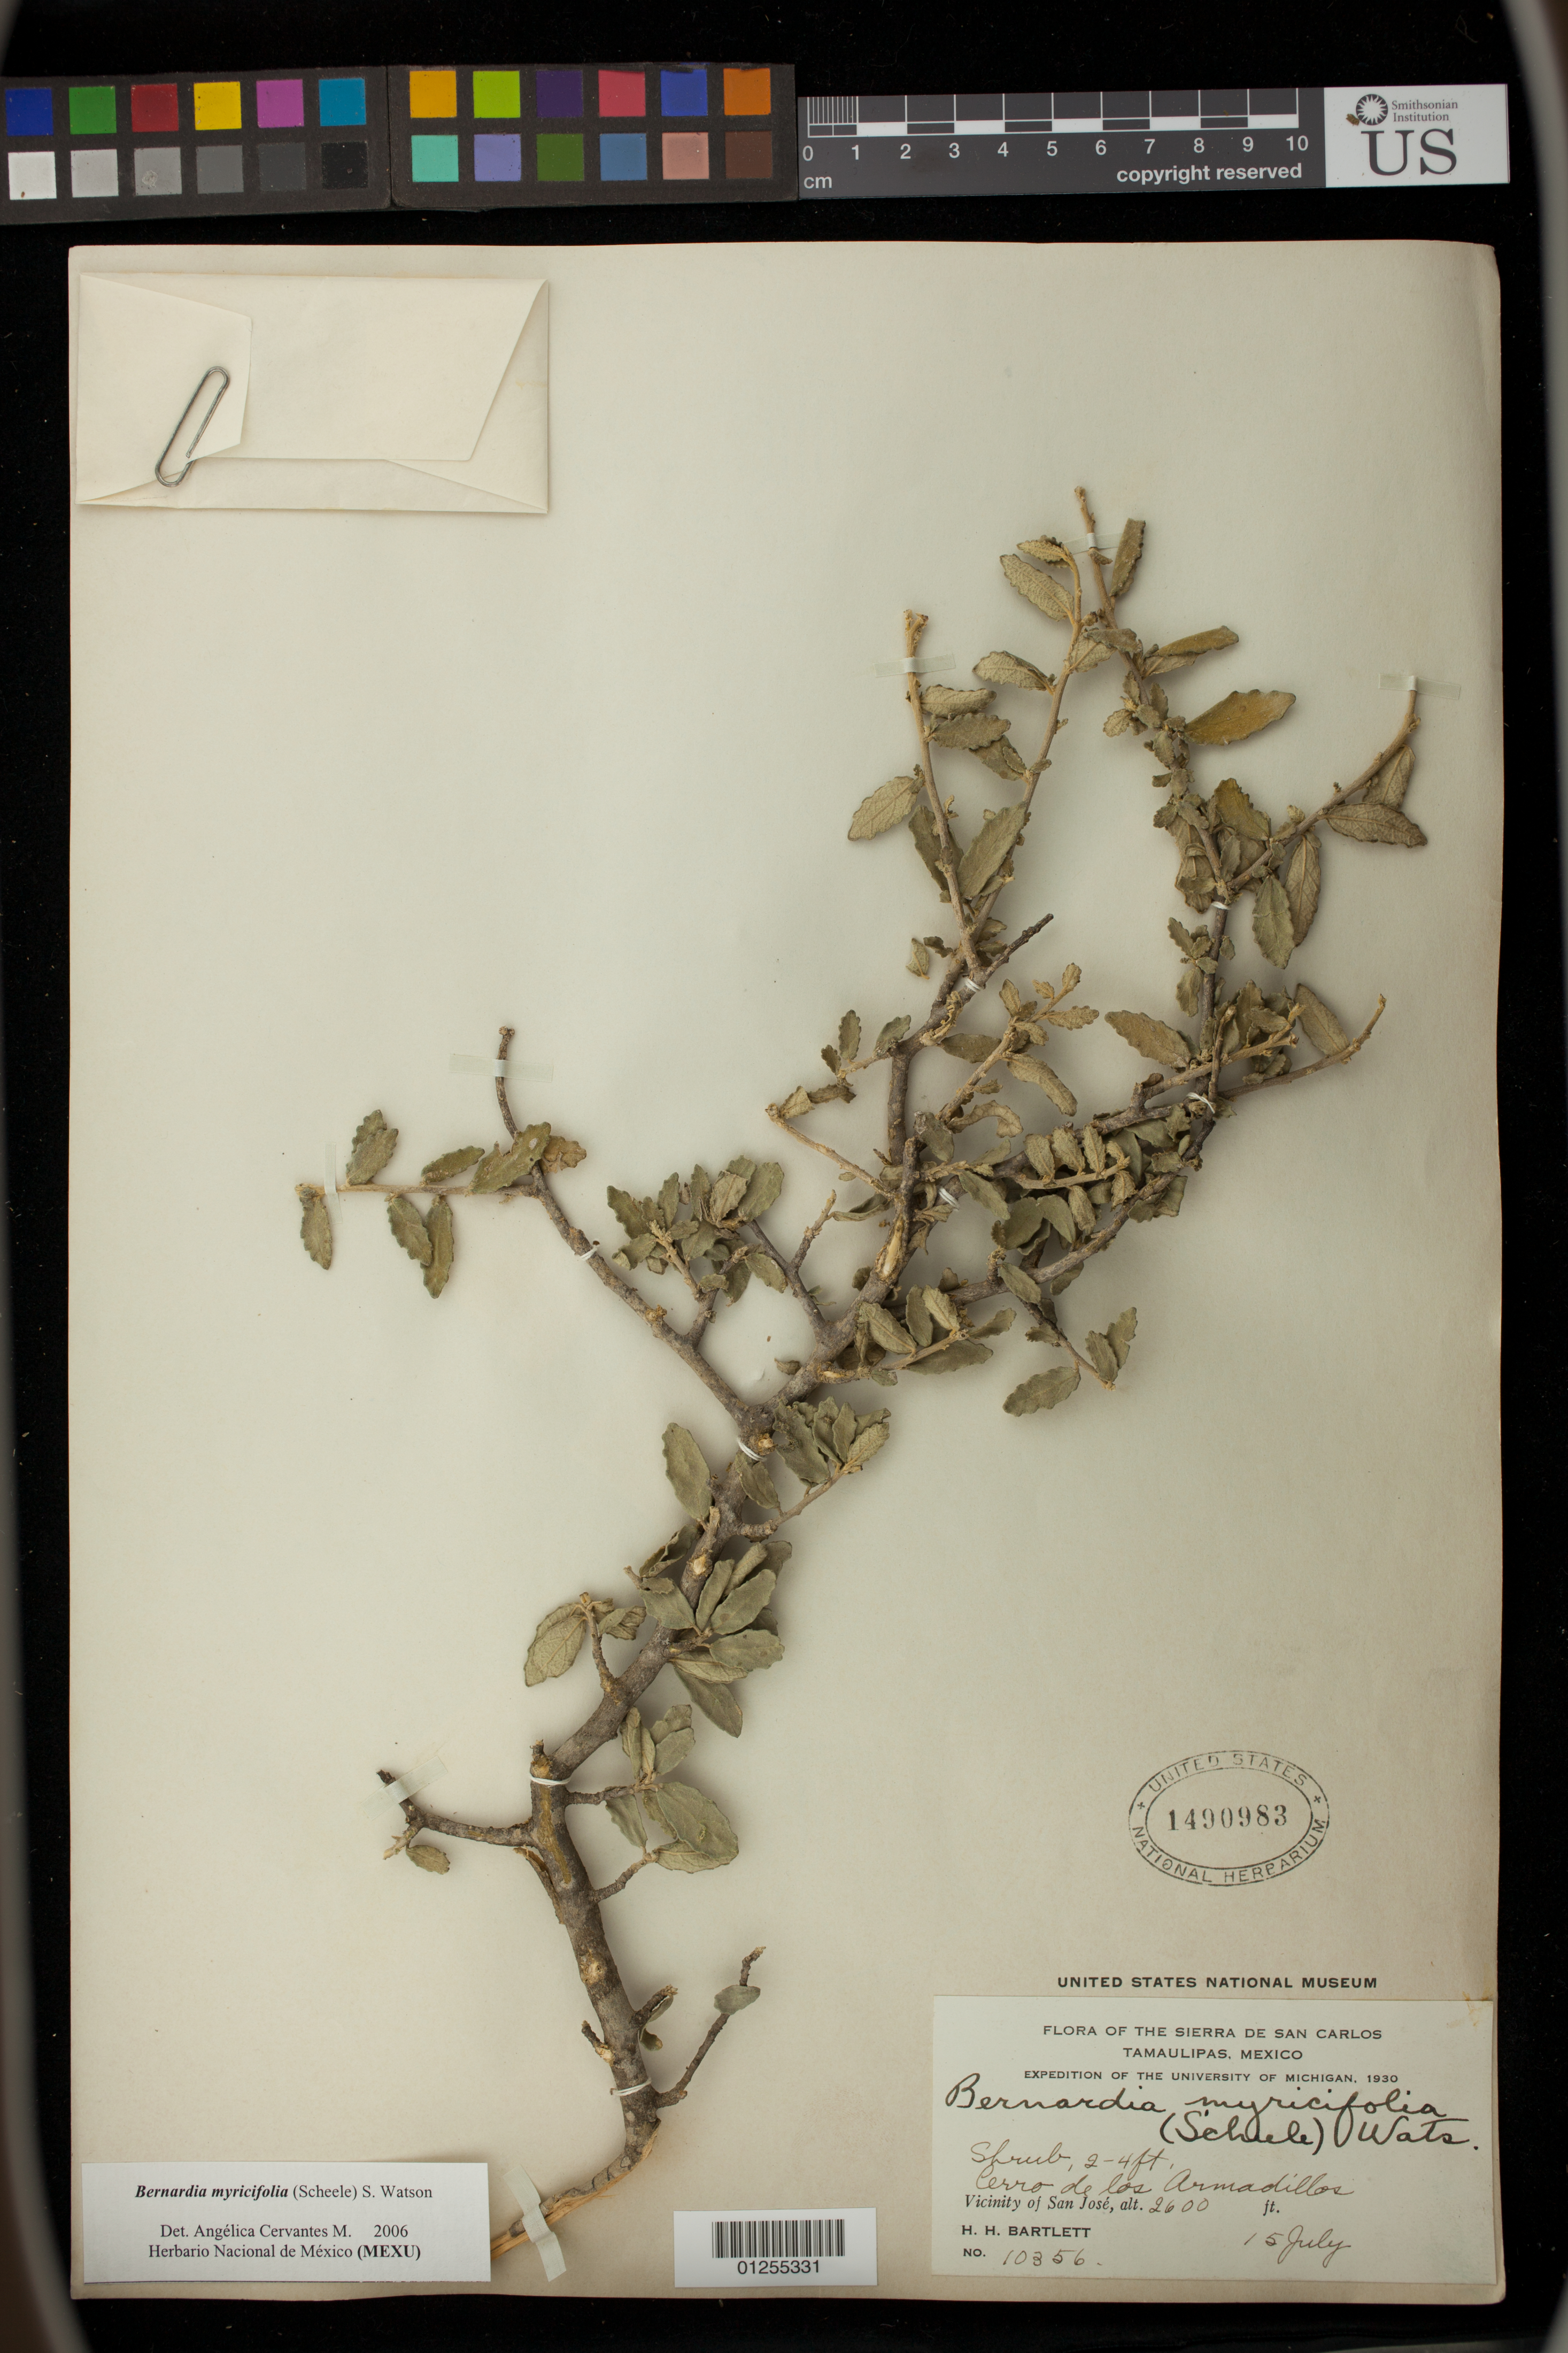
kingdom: Plantae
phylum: Tracheophyta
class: Magnoliopsida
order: Malpighiales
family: Euphorbiaceae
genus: Bernardia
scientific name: Bernardia myricifolia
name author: (Scheele) S. Watson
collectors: H. H. Bartlett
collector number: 10356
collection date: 1930-07-15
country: Mexico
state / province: Tamaulipas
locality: Sierra de San Carlos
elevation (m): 792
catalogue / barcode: US 1490983